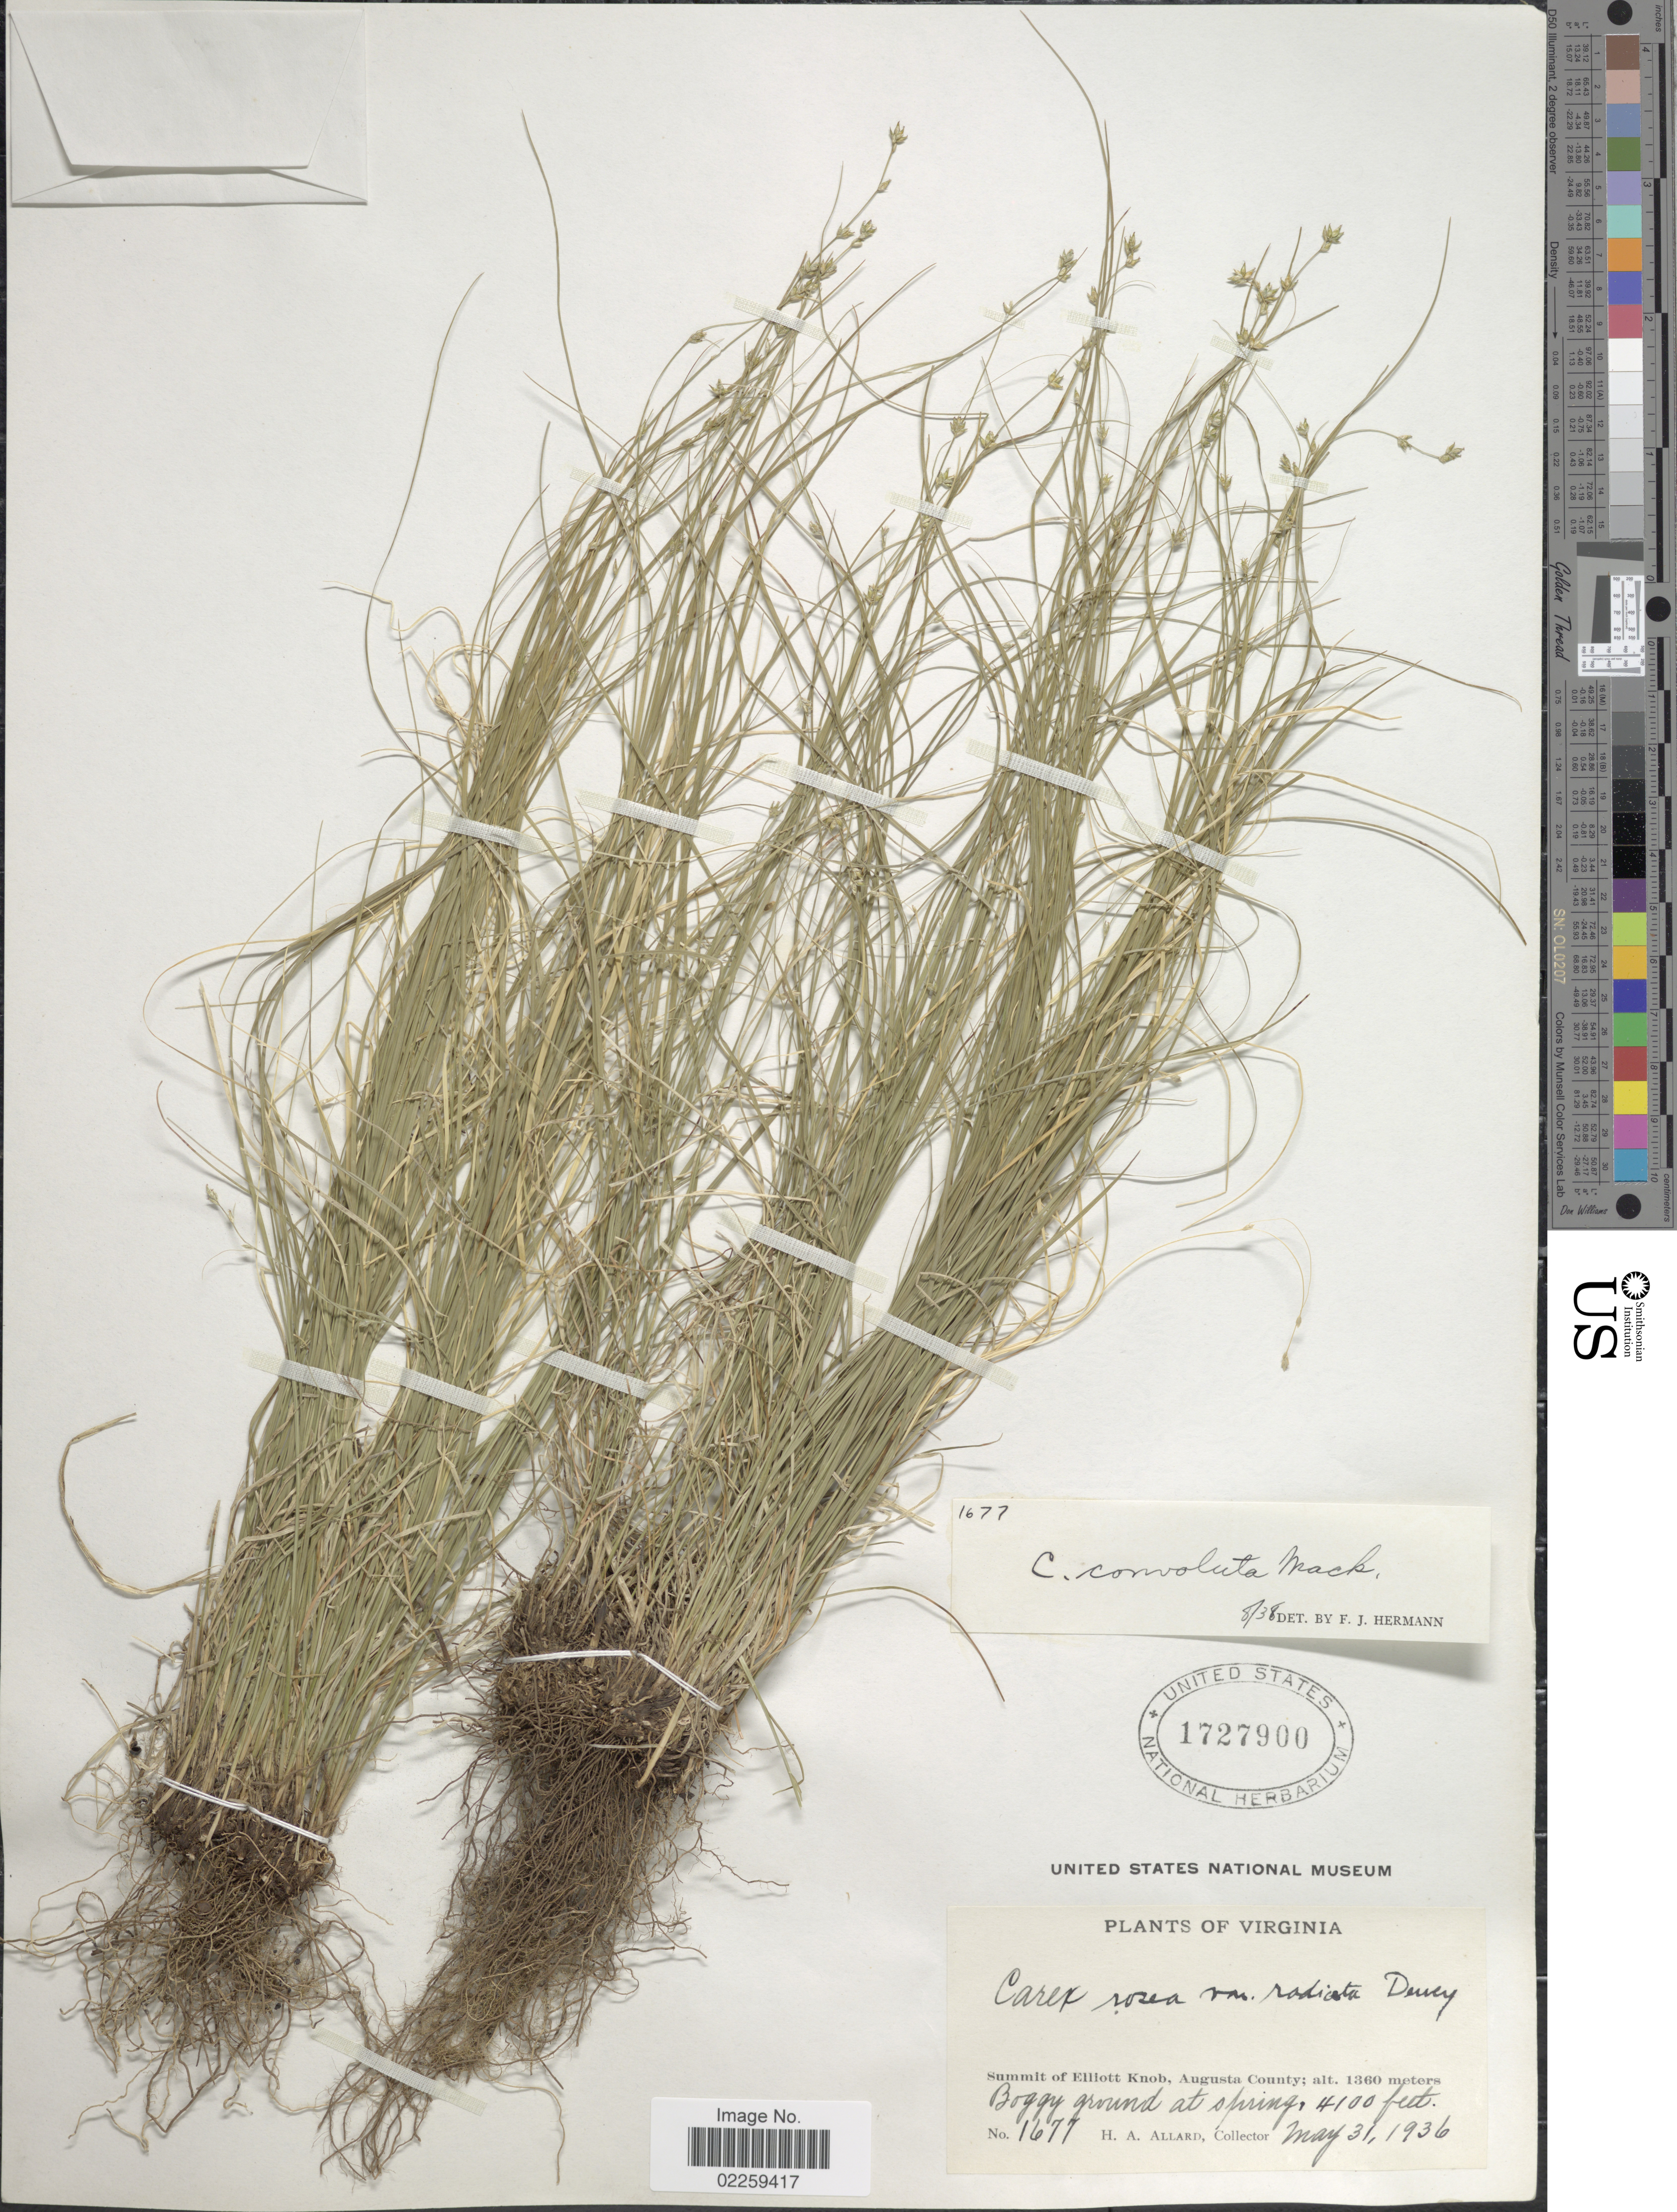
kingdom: Plantae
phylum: Tracheophyta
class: Liliopsida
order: Poales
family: Cyperaceae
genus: Carex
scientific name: Carex rosea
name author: Willd.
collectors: H. A. Allard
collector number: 1677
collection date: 1936-05-31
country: United States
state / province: Virginia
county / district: Augusta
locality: Summit of Elliott Knob, Augusta County, at spring [unsure placement]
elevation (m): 1250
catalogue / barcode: US 1727900